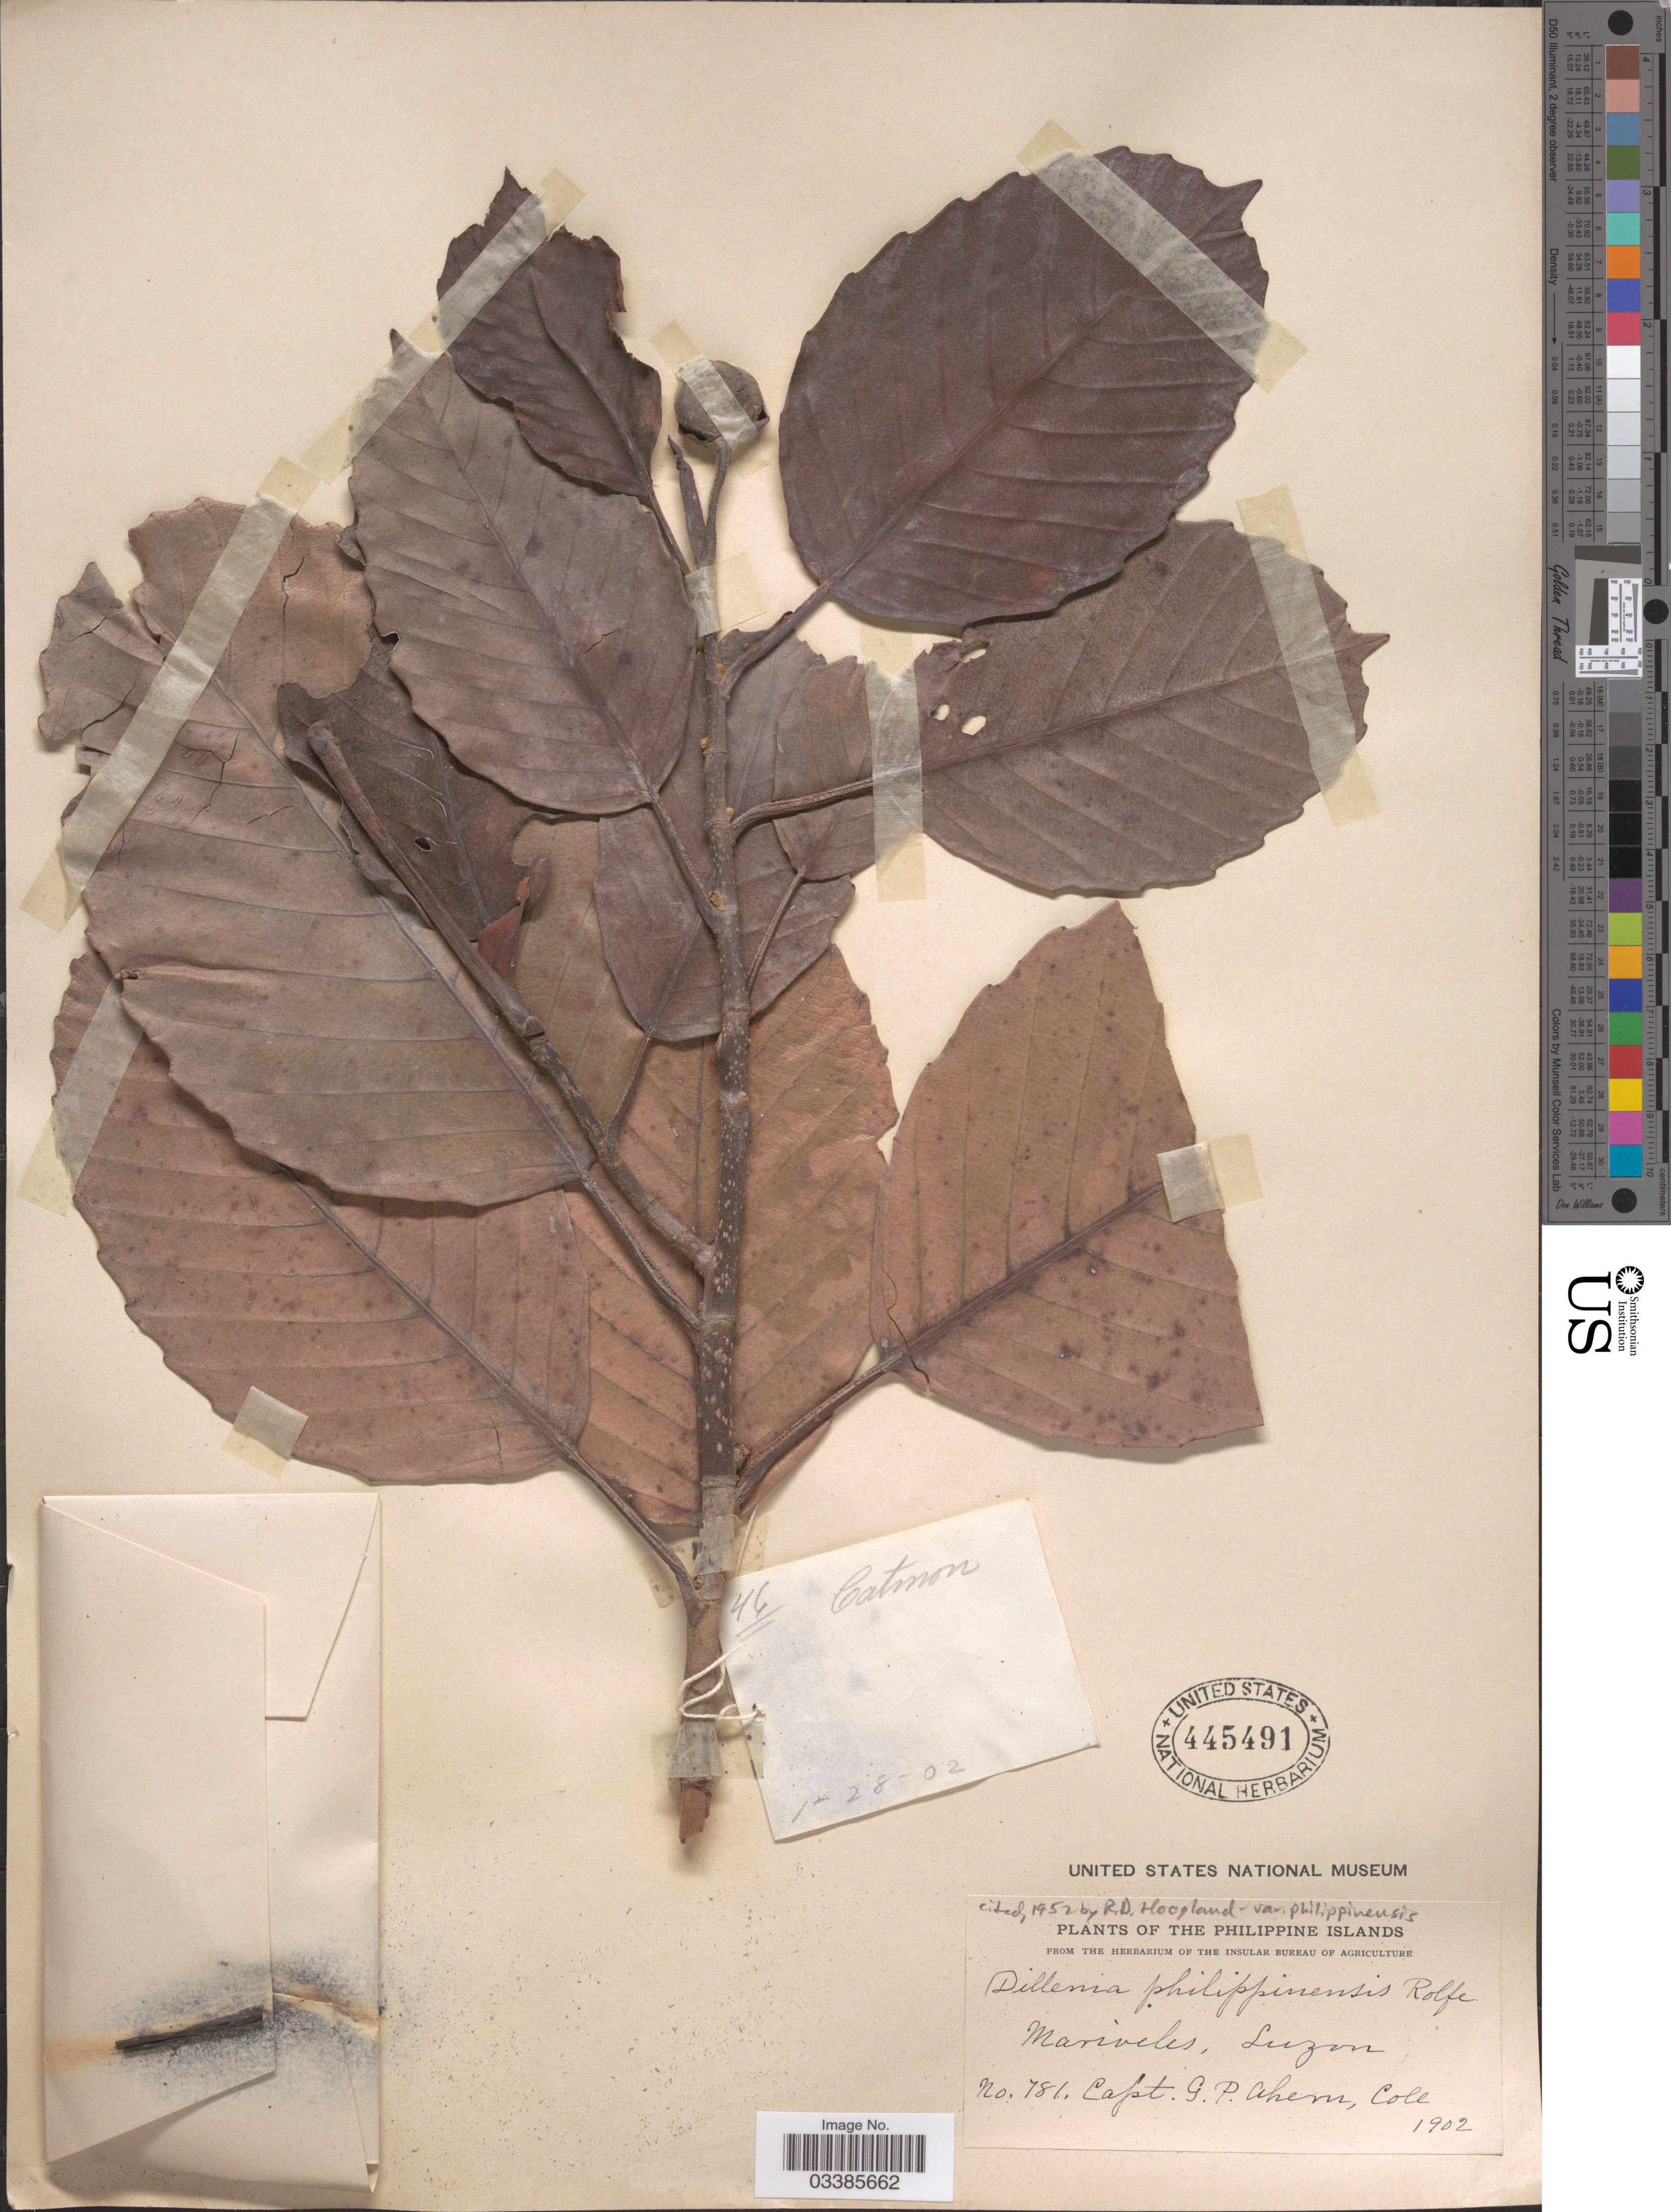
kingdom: Plantae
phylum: Tracheophyta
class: Magnoliopsida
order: Dilleniales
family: Dilleniaceae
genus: Dillenia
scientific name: Dillenia philippinensis var. philippinensis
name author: Rolfe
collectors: G. Ahern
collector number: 781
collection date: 1902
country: Philippines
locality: Mariveles, Luzon.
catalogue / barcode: US 445491